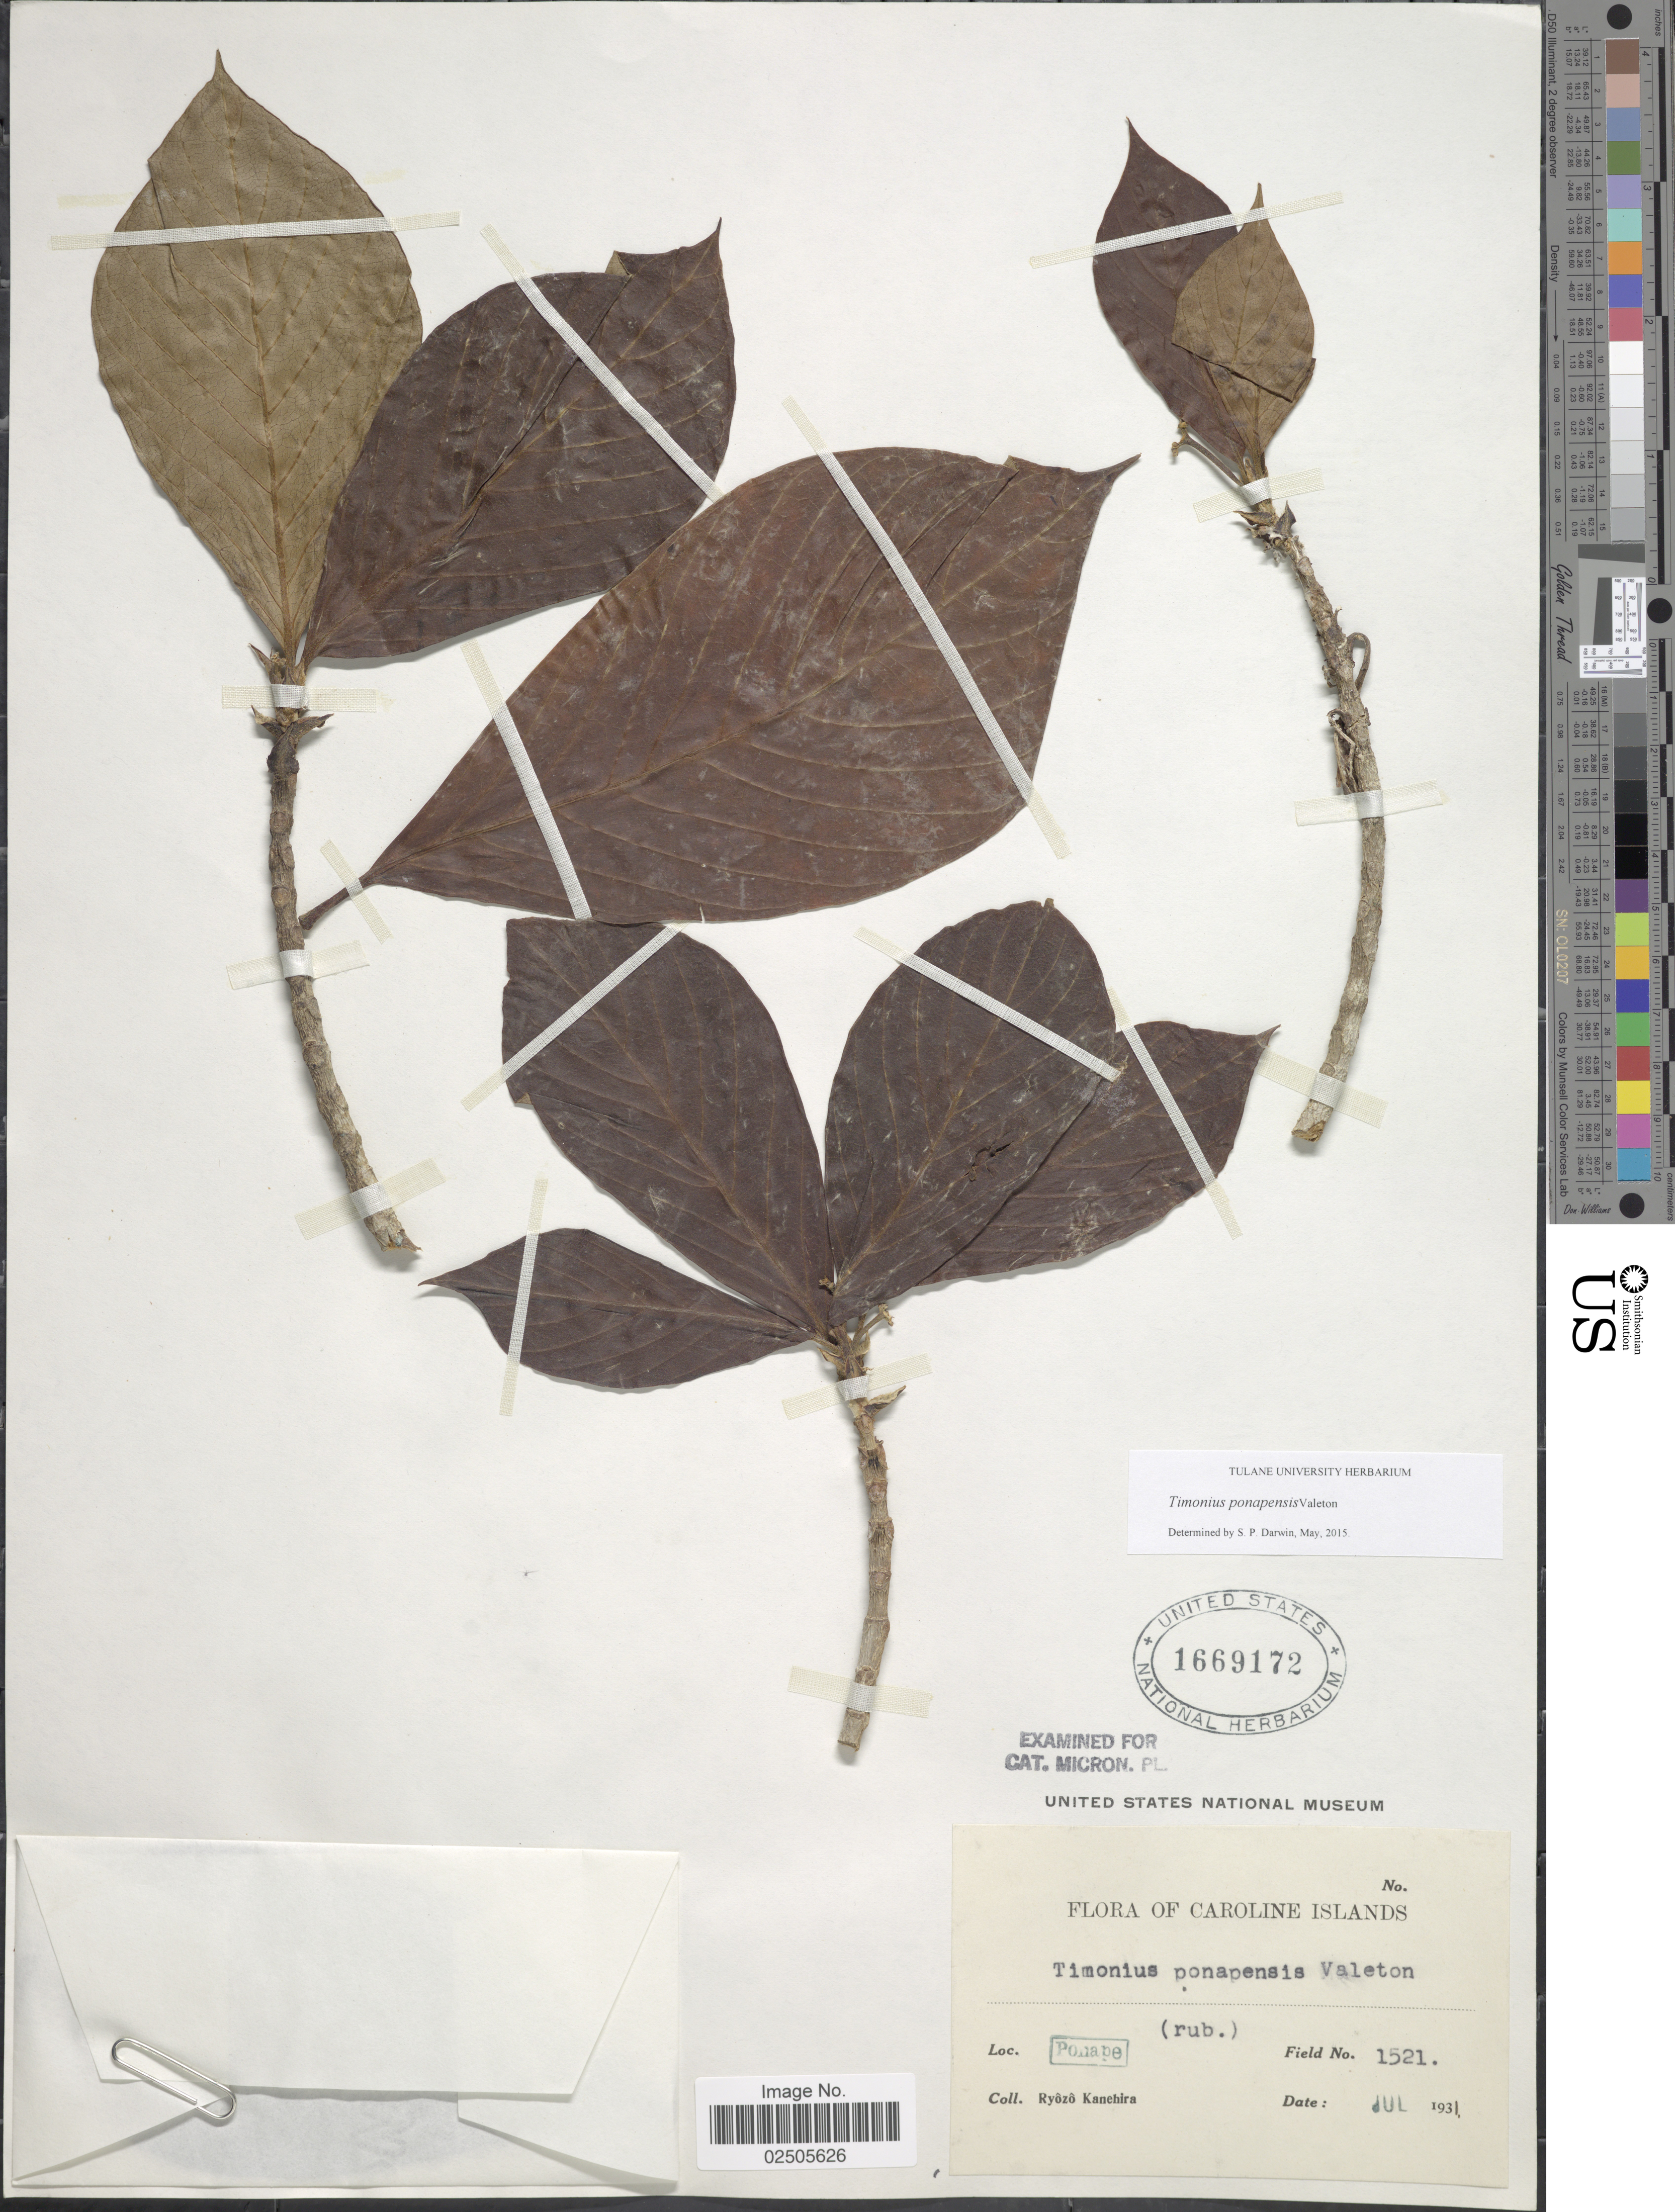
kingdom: Plantae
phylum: Tracheophyta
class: Magnoliopsida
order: Gentianales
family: Rubiaceae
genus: Timonius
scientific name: Timonius ponapensis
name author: Valeton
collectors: R. Kanehira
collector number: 1521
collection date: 1931-07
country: Micronesia, Federated States of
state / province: Pohnpei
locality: Caroline Islands, Ponape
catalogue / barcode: US 1669172